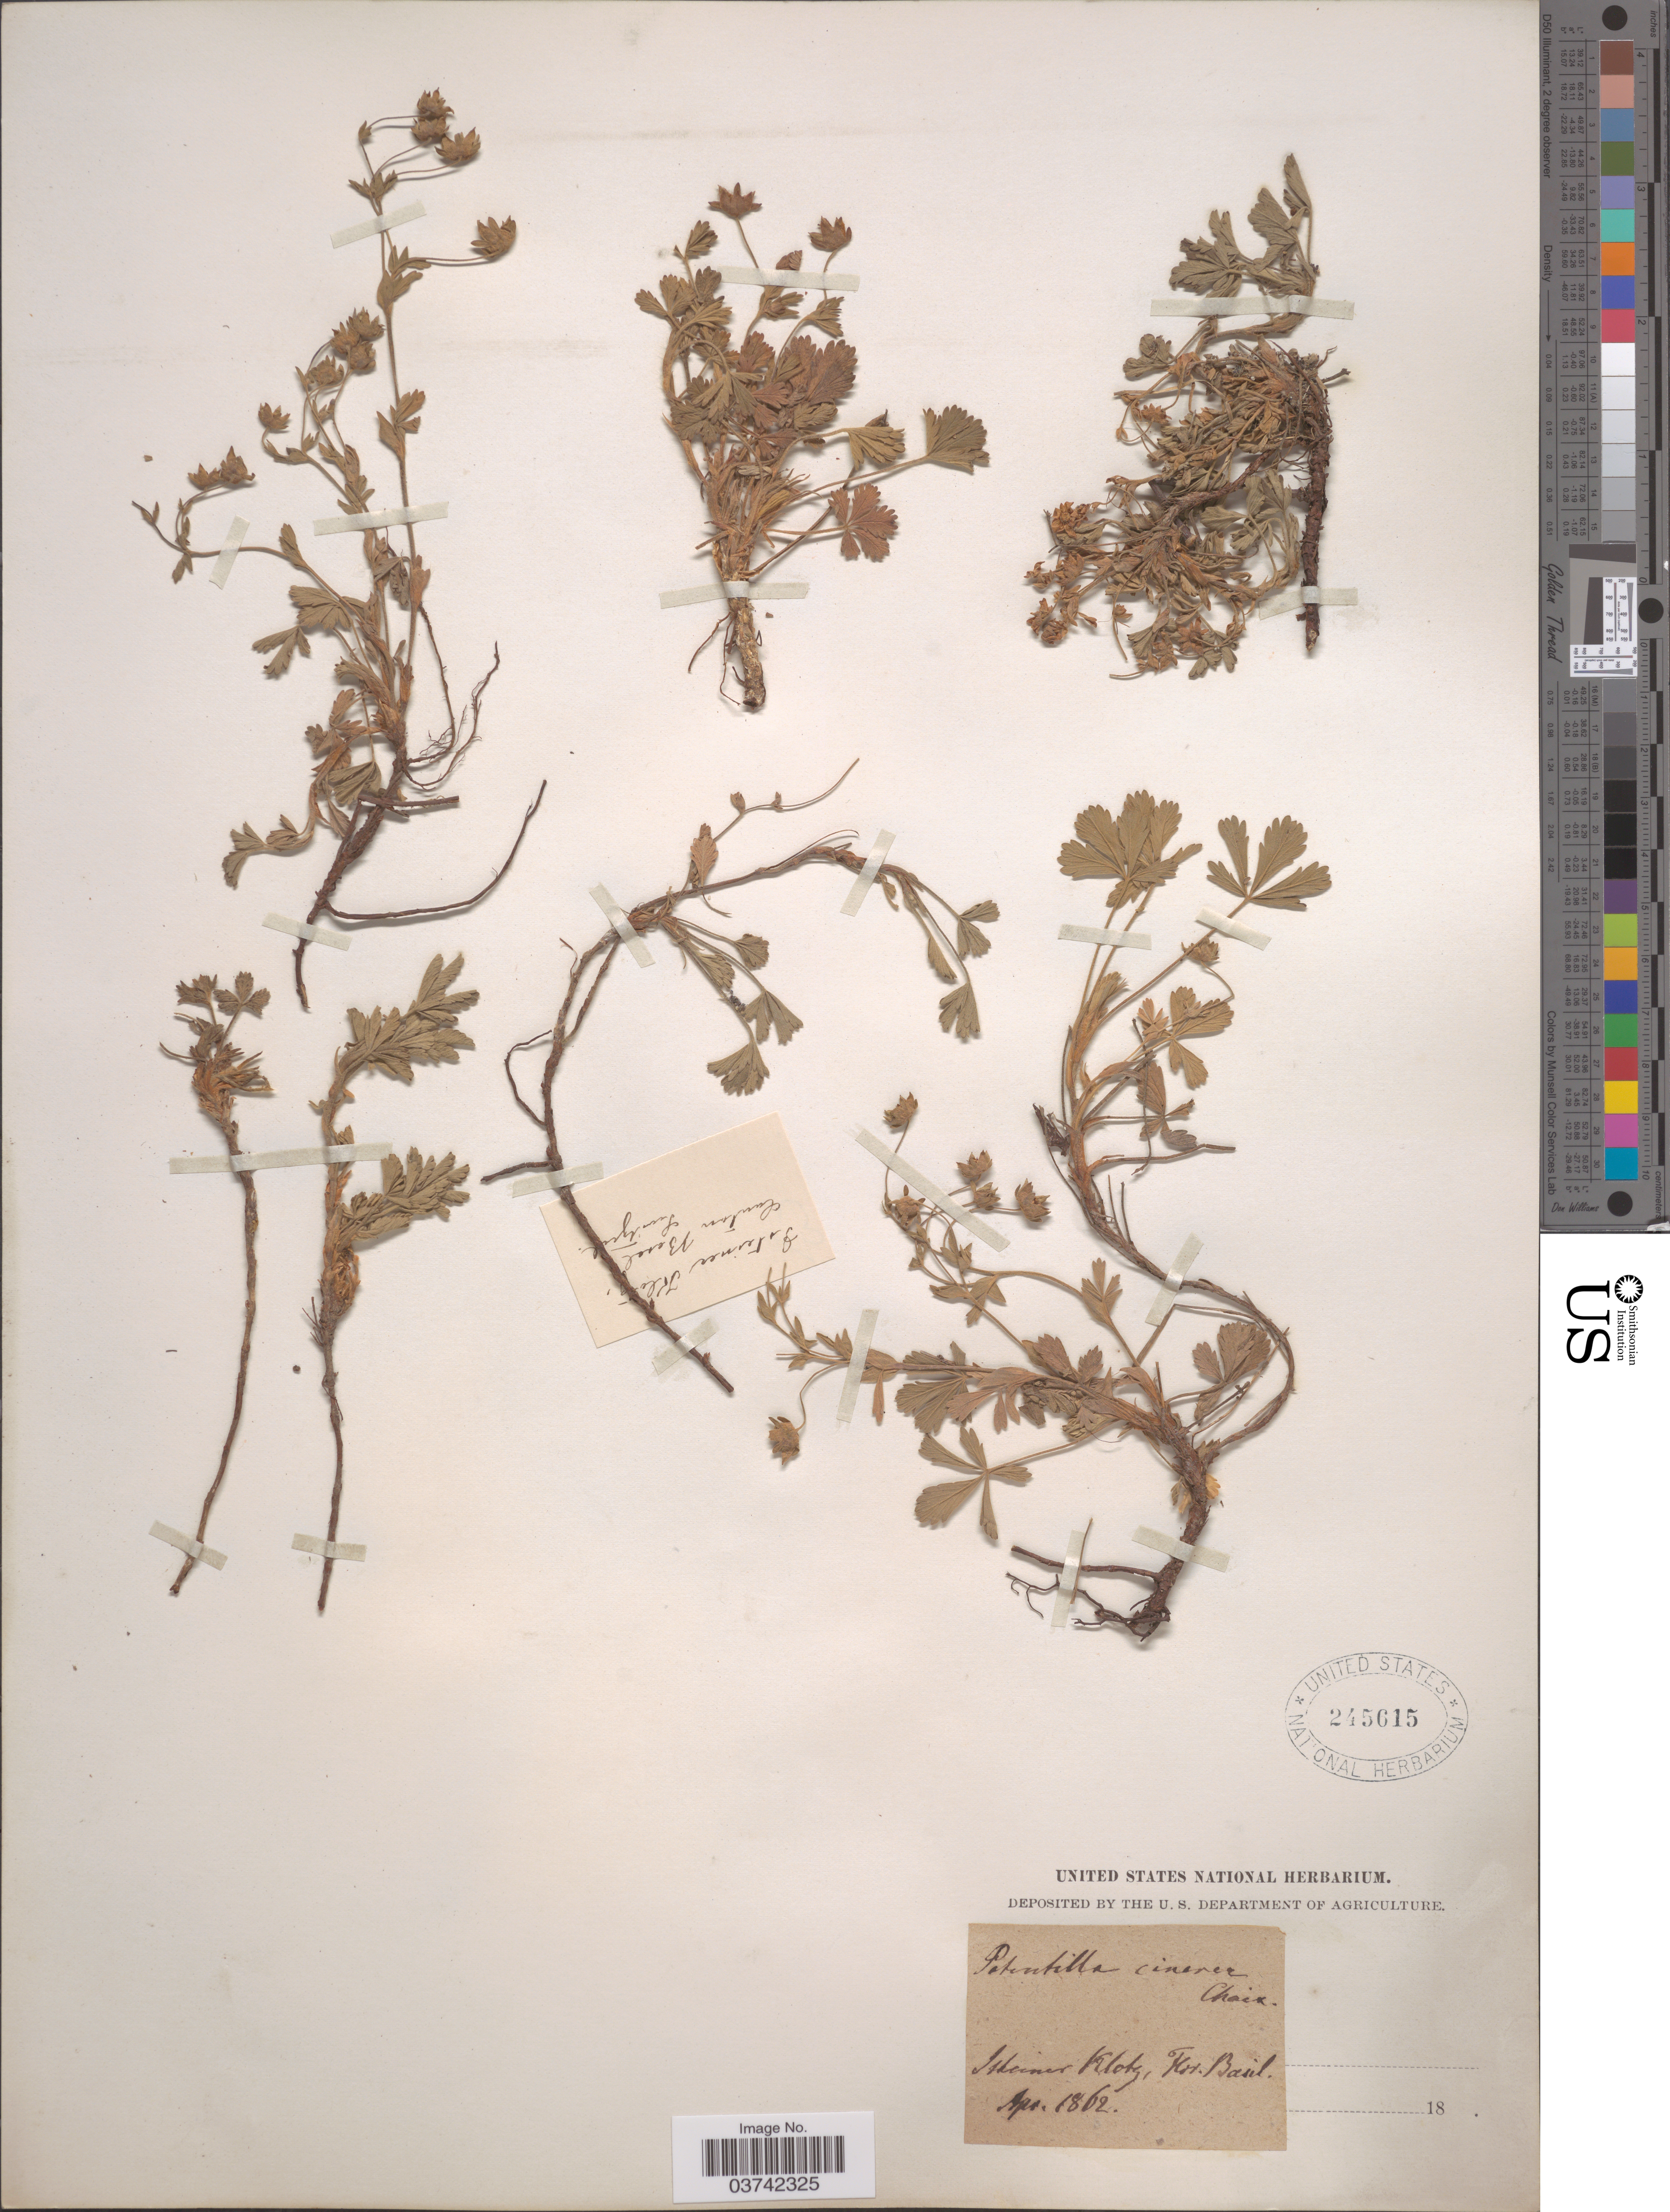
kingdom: Plantae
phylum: Tracheophyta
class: Magnoliopsida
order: Rosales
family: Rosaceae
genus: Potentilla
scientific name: Potentilla cinerea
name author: Chaix ex Vill.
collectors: ex herb. United States National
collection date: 1862-04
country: Switzerland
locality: Isteiner Klotz, Canton Basil.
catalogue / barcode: US 245615